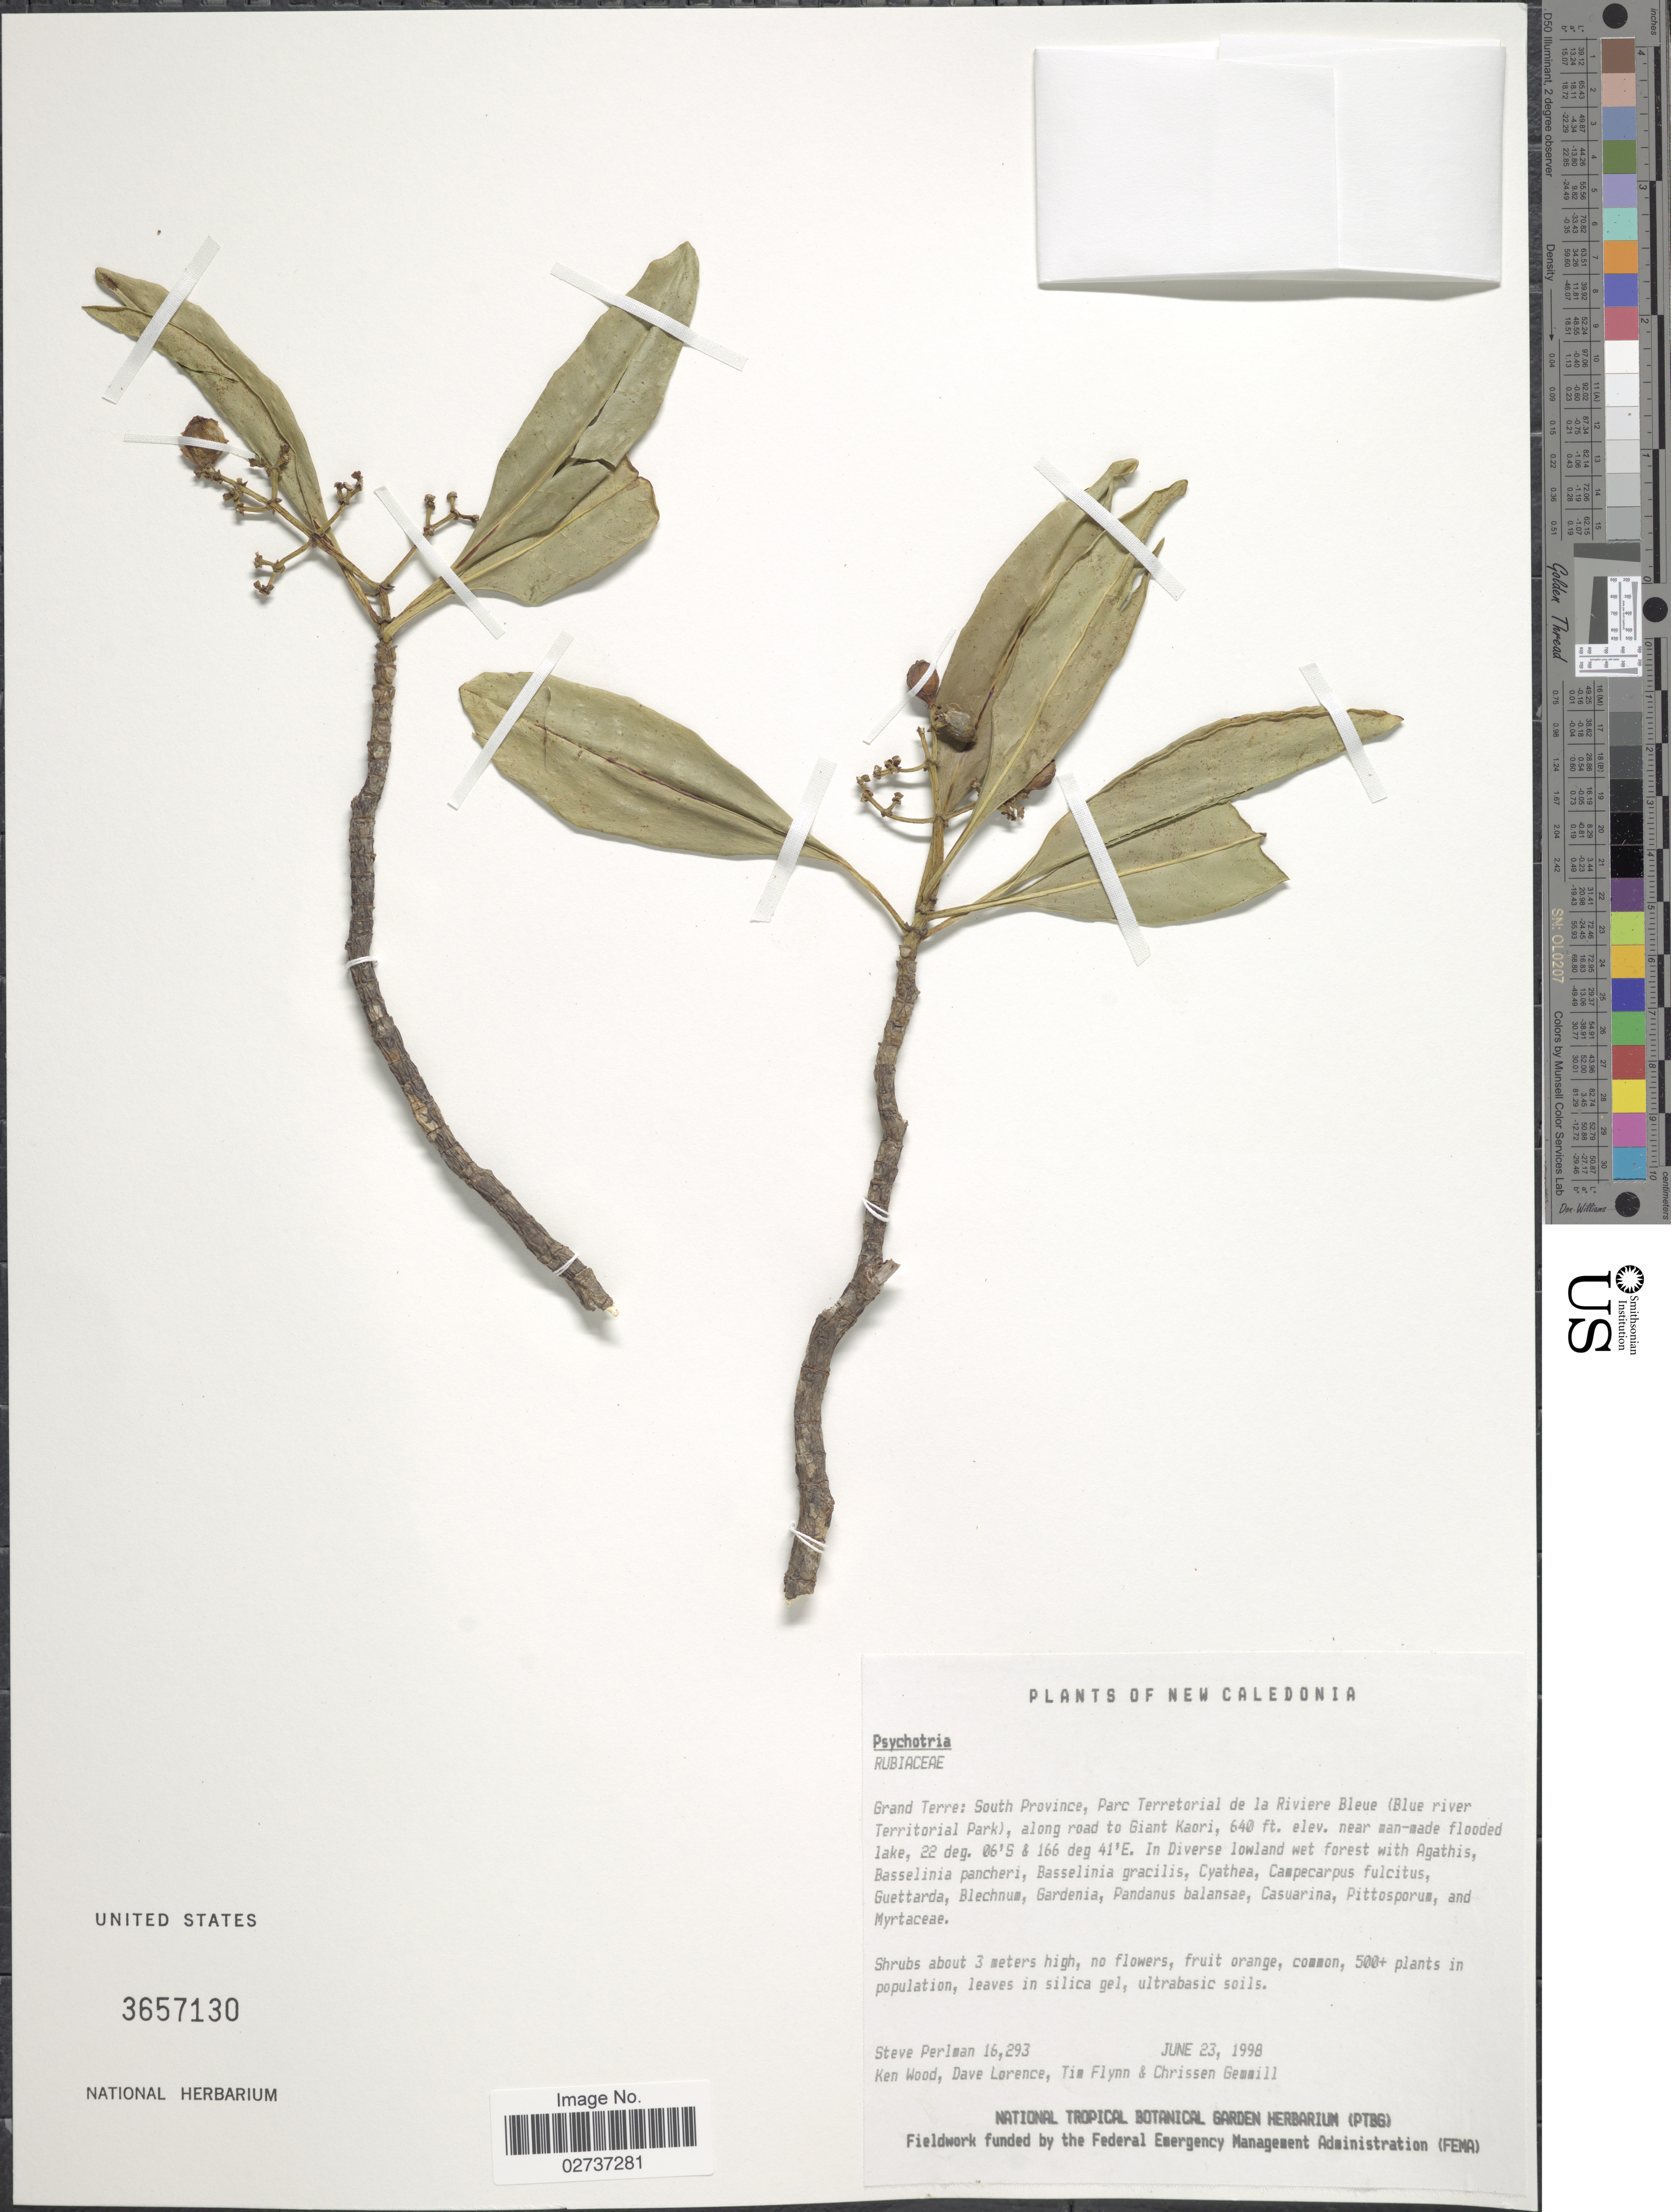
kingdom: Plantae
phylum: Tracheophyta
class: Magnoliopsida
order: Gentianales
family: Rubiaceae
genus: Psychotria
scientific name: Psychotria sp.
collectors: S. Perlman, K. R. Wood, D. Lorence, T. W. Flynn & C. Gemmill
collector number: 16293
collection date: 1998-06-23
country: New Caledonia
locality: Grand Terre: South Province, Parc Territorial de la Riviere Bleue (Blue river Territorial Park), along road to Giant Kaori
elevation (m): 195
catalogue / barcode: US 3657130